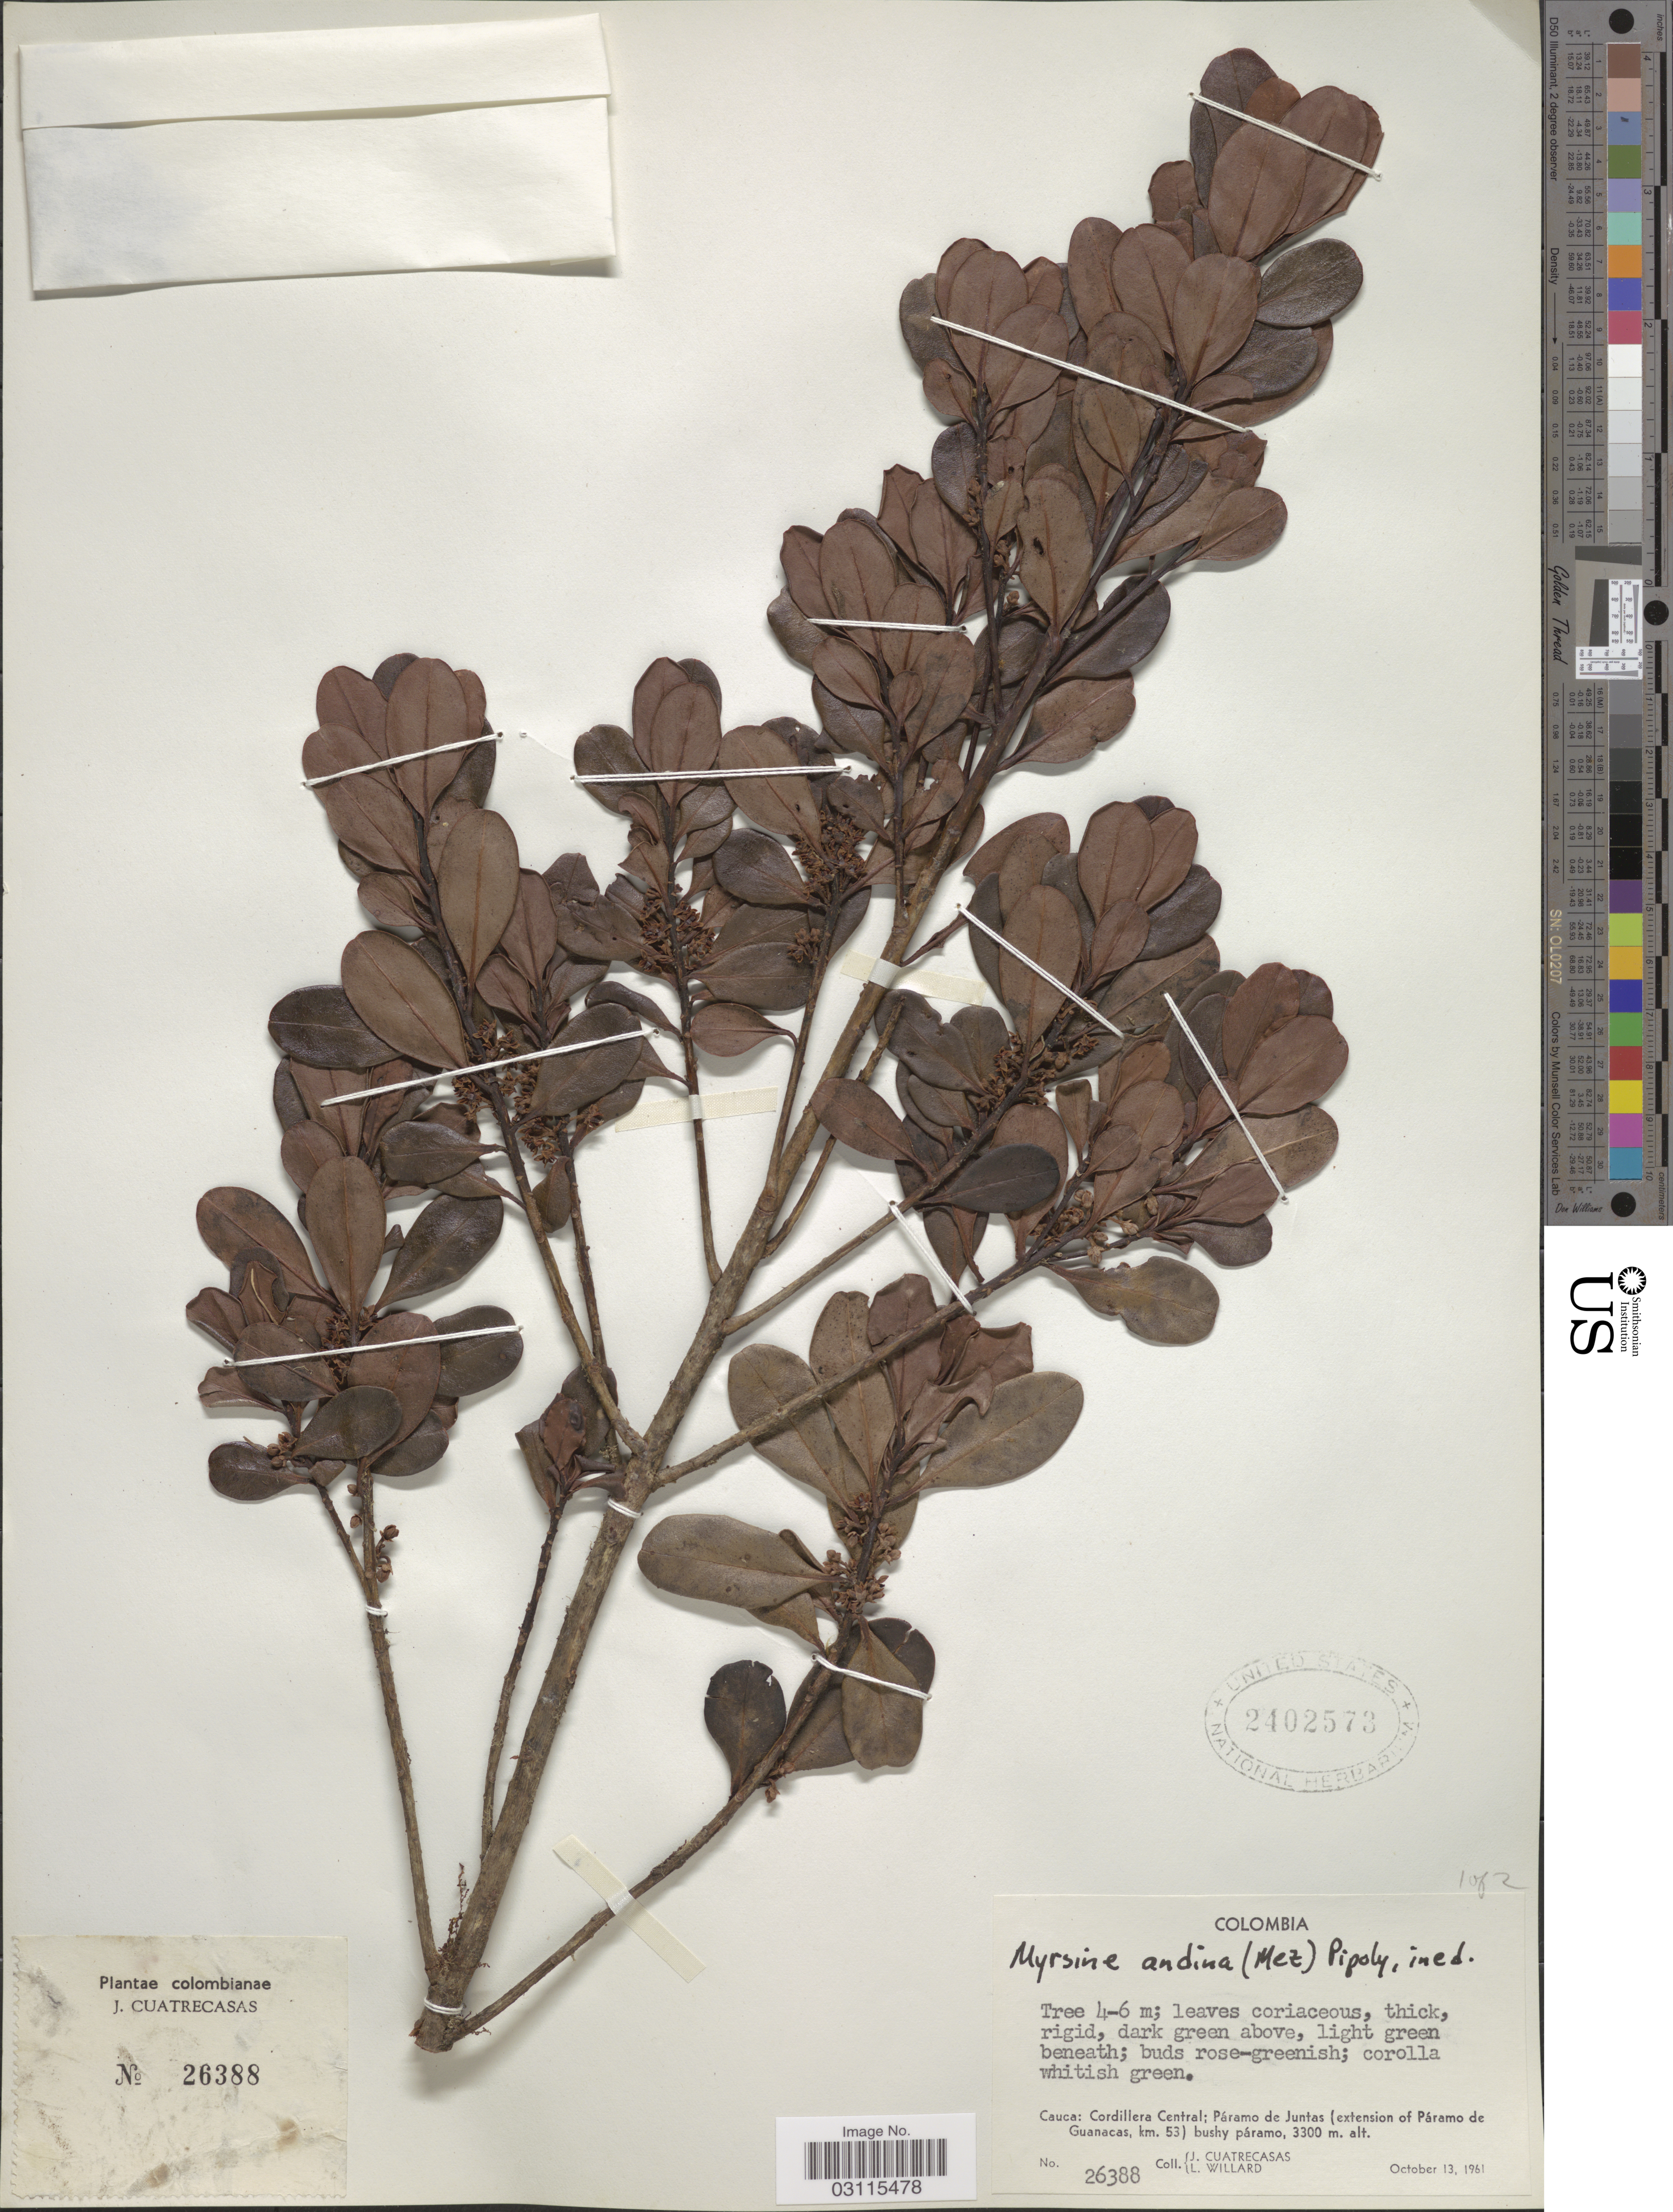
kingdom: Plantae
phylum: Tracheophyta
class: Magnoliopsida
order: Ericales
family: Primulaceae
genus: Geissanthus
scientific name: Geissanthus andinus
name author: Mez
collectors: J. Cuatrecasas & L. Willard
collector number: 26388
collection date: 1961-10-13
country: Colombia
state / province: Cauca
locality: Cauca: Cordillera Central; Páramo de Juntas (extension of Páramo de Guanacas, km. 53).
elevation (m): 3300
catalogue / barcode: US 2402573